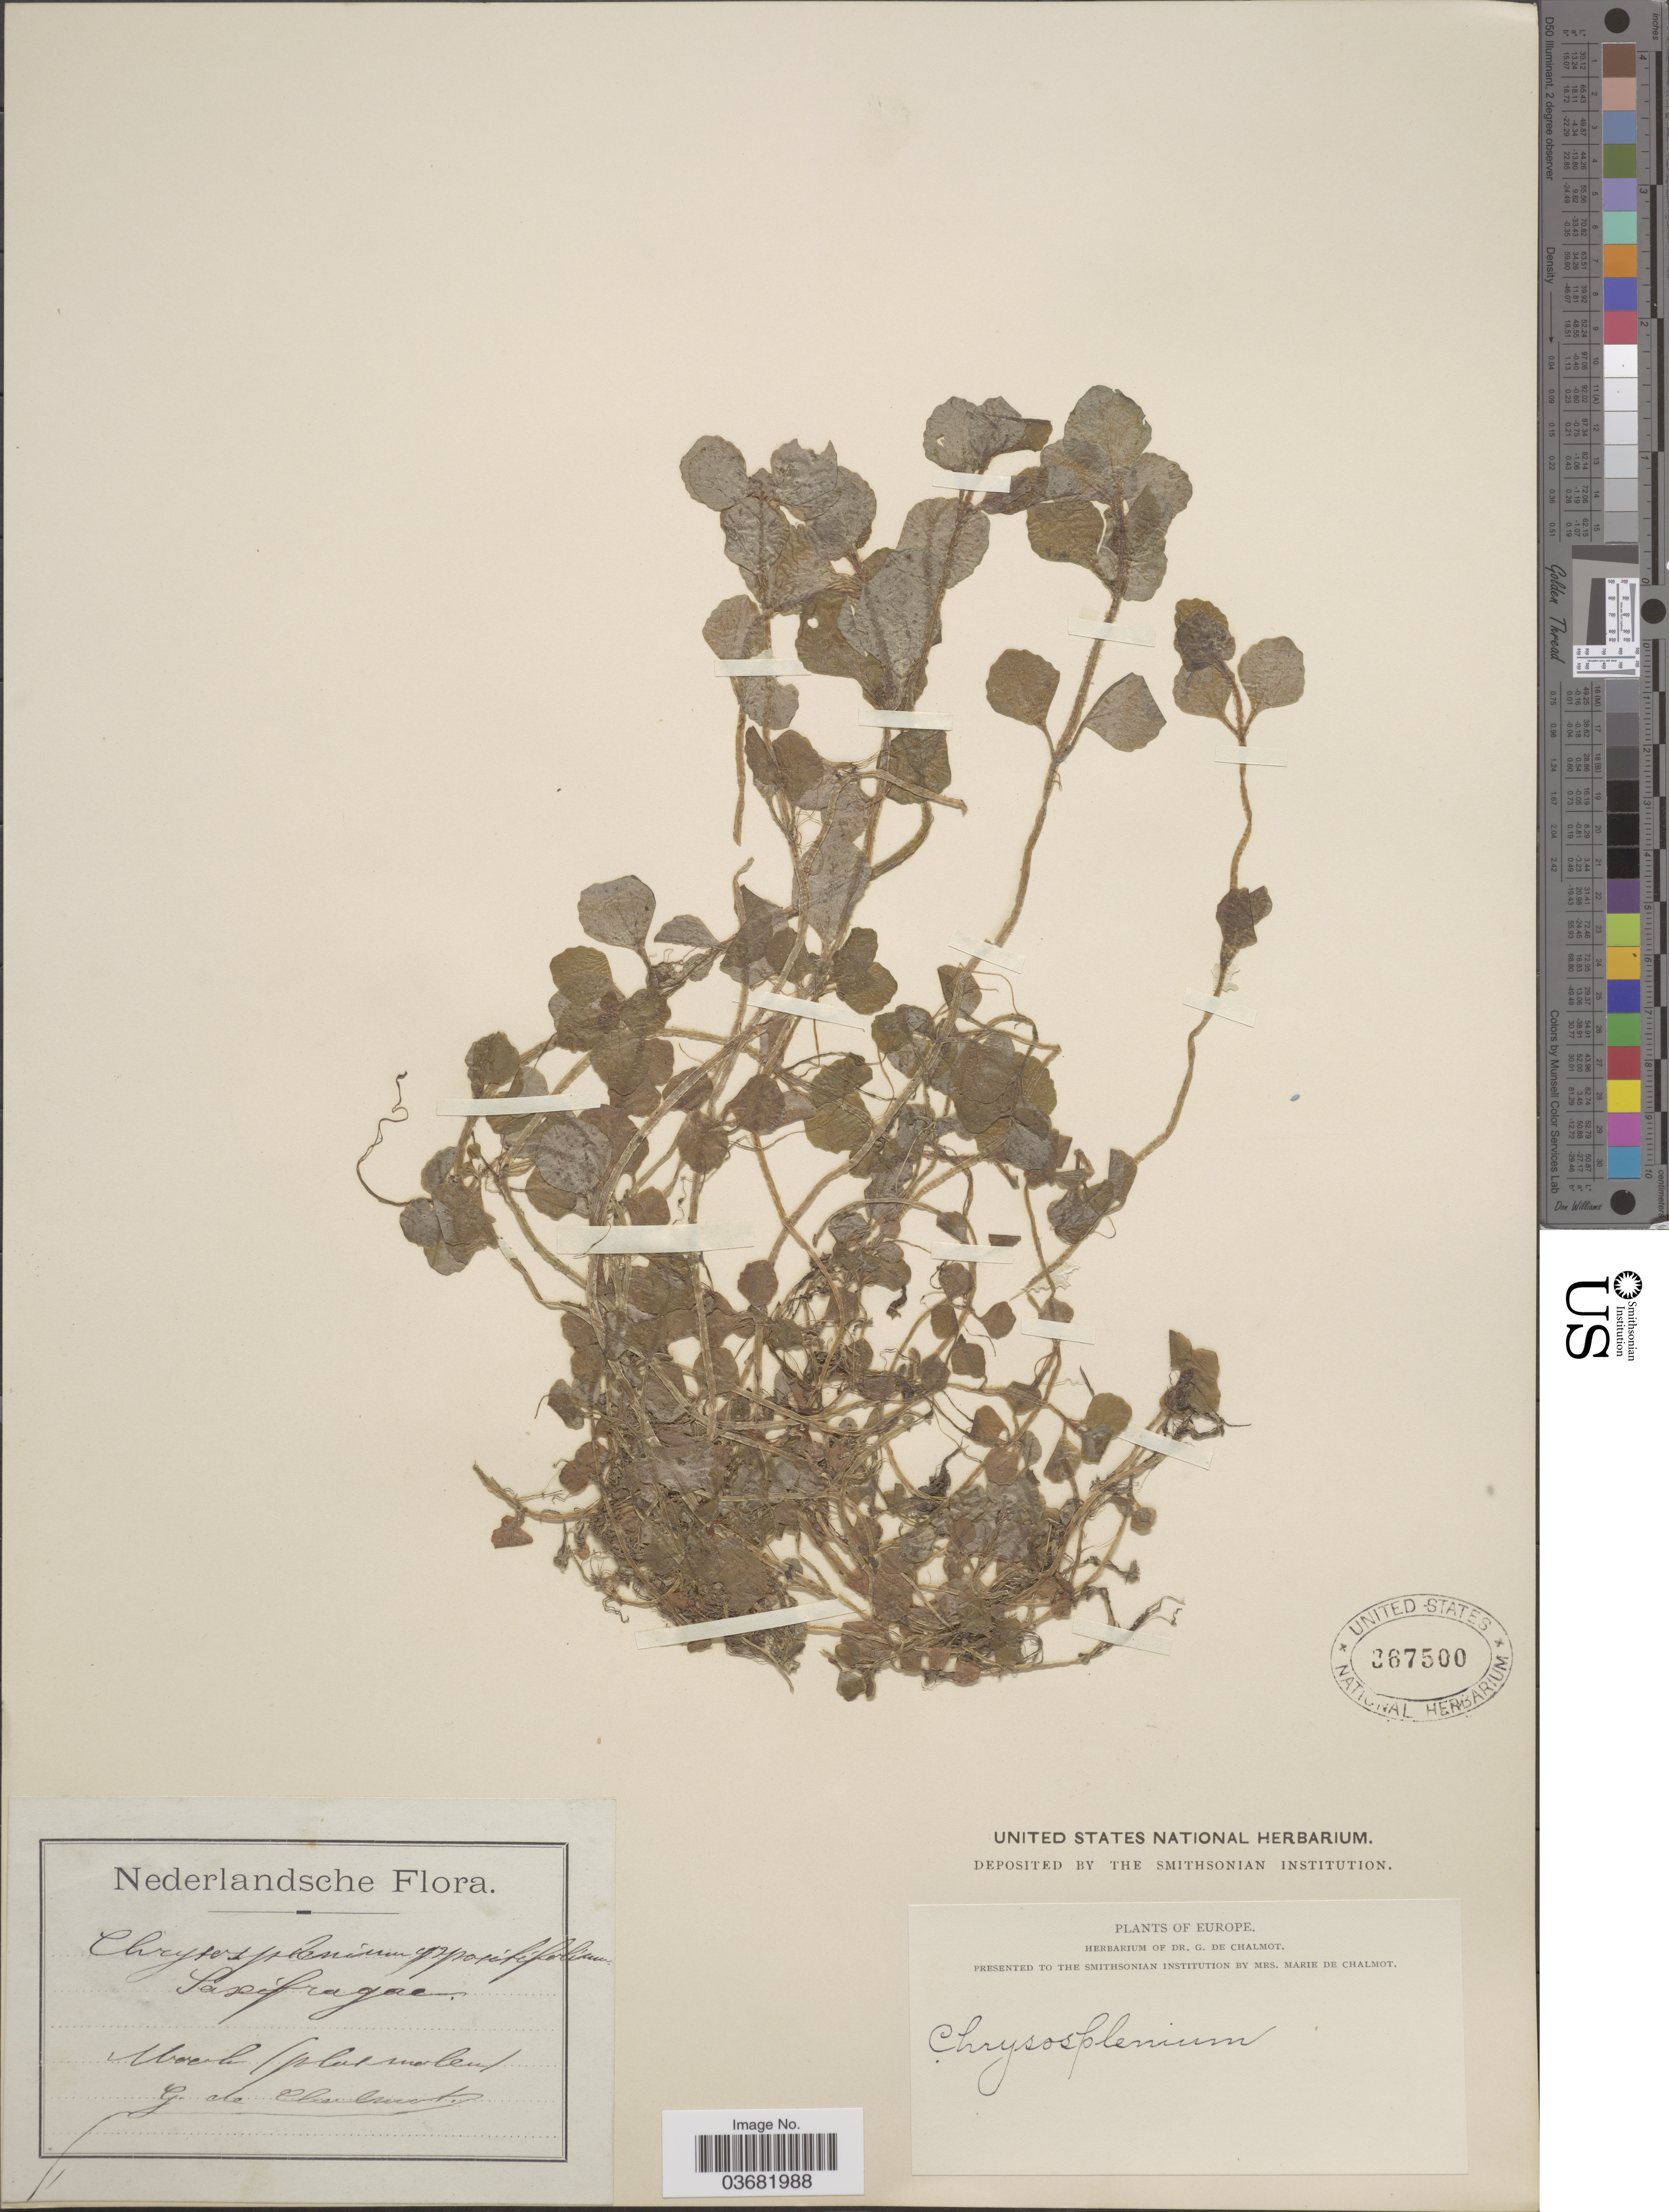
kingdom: Plantae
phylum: Tracheophyta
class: Magnoliopsida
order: Saxifragales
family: Saxifragaceae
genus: Chrysosplenium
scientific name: Chrysosplenium oppositifolium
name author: L.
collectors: G. de Chalmot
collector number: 1?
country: Netherlands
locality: Nederlandsche. Mook (Plasmolen).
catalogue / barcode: US 367500